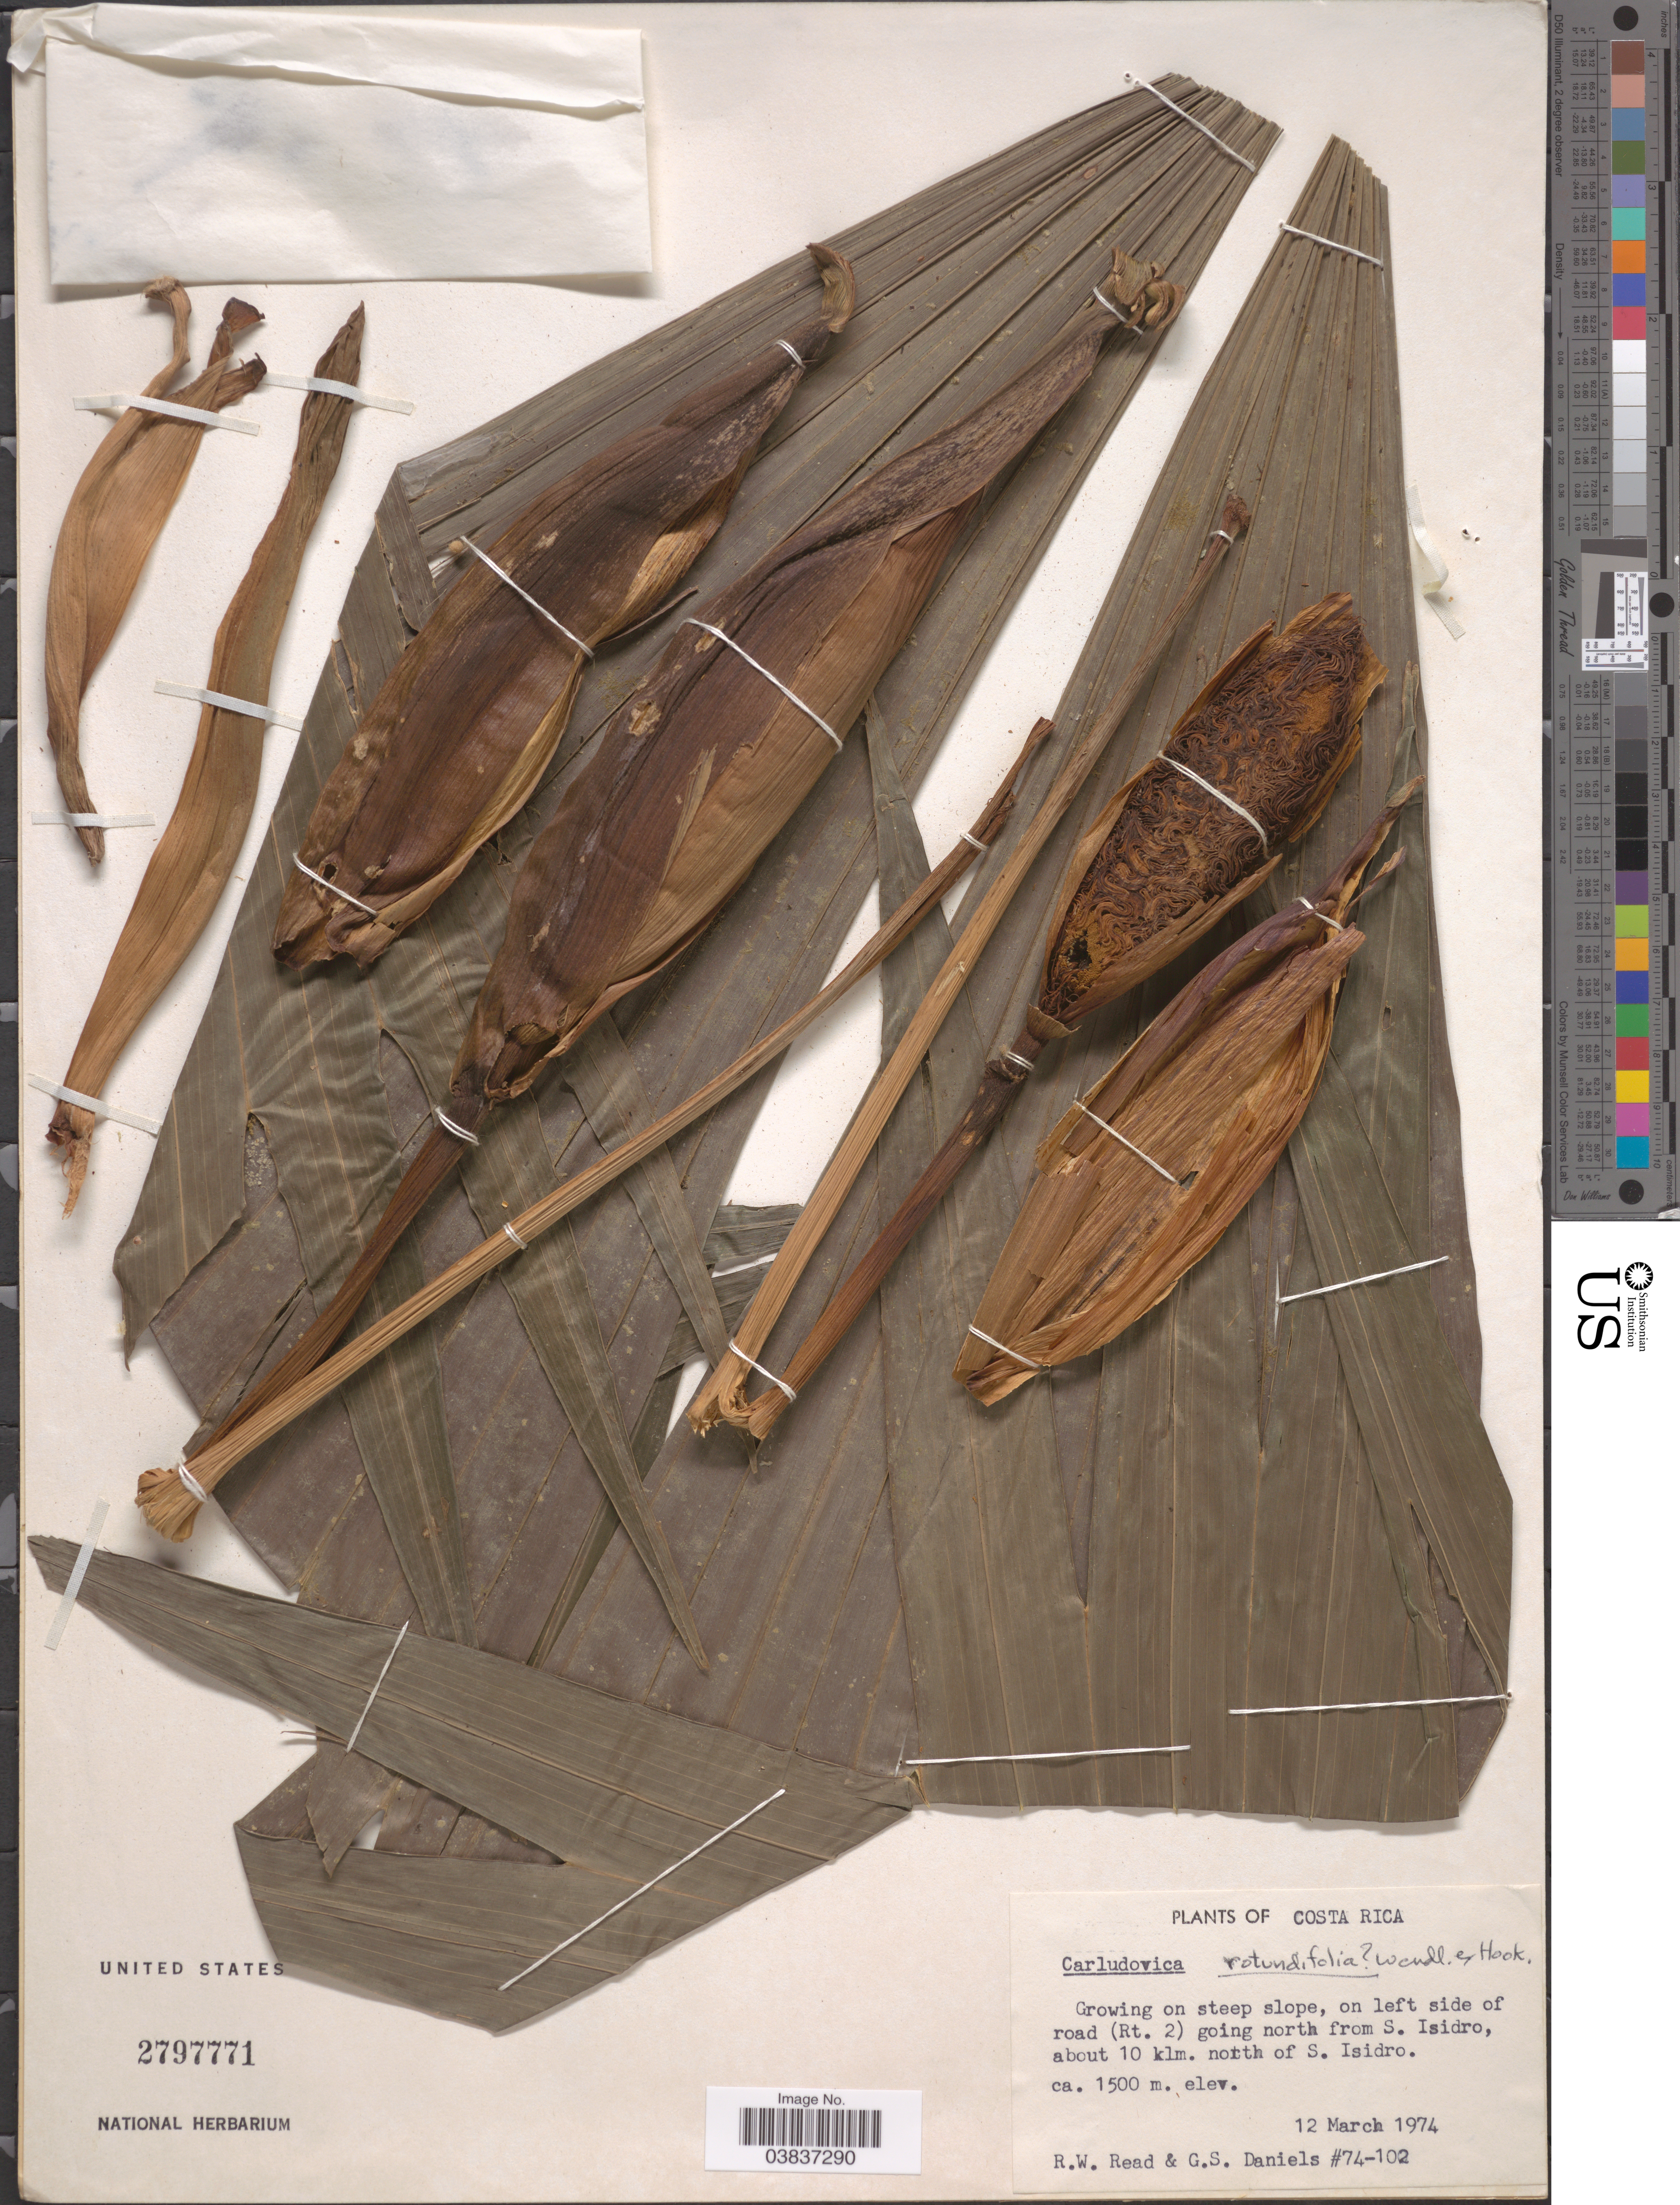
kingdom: Plantae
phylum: Tracheophyta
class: Liliopsida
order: Pandanales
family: Cyclanthaceae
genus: Carludovica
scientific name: Carludovica rotundifolia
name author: H. Wendl. ex Hook. f.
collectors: R. W. Read & G. S. Daniels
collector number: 74-102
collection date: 1974-03-12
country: Costa Rica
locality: On steep slope, on left side of road (Rt. 2) going north from S. Isidro, about 10 klm. north of S. Isidro.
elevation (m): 1500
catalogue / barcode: US 2797771